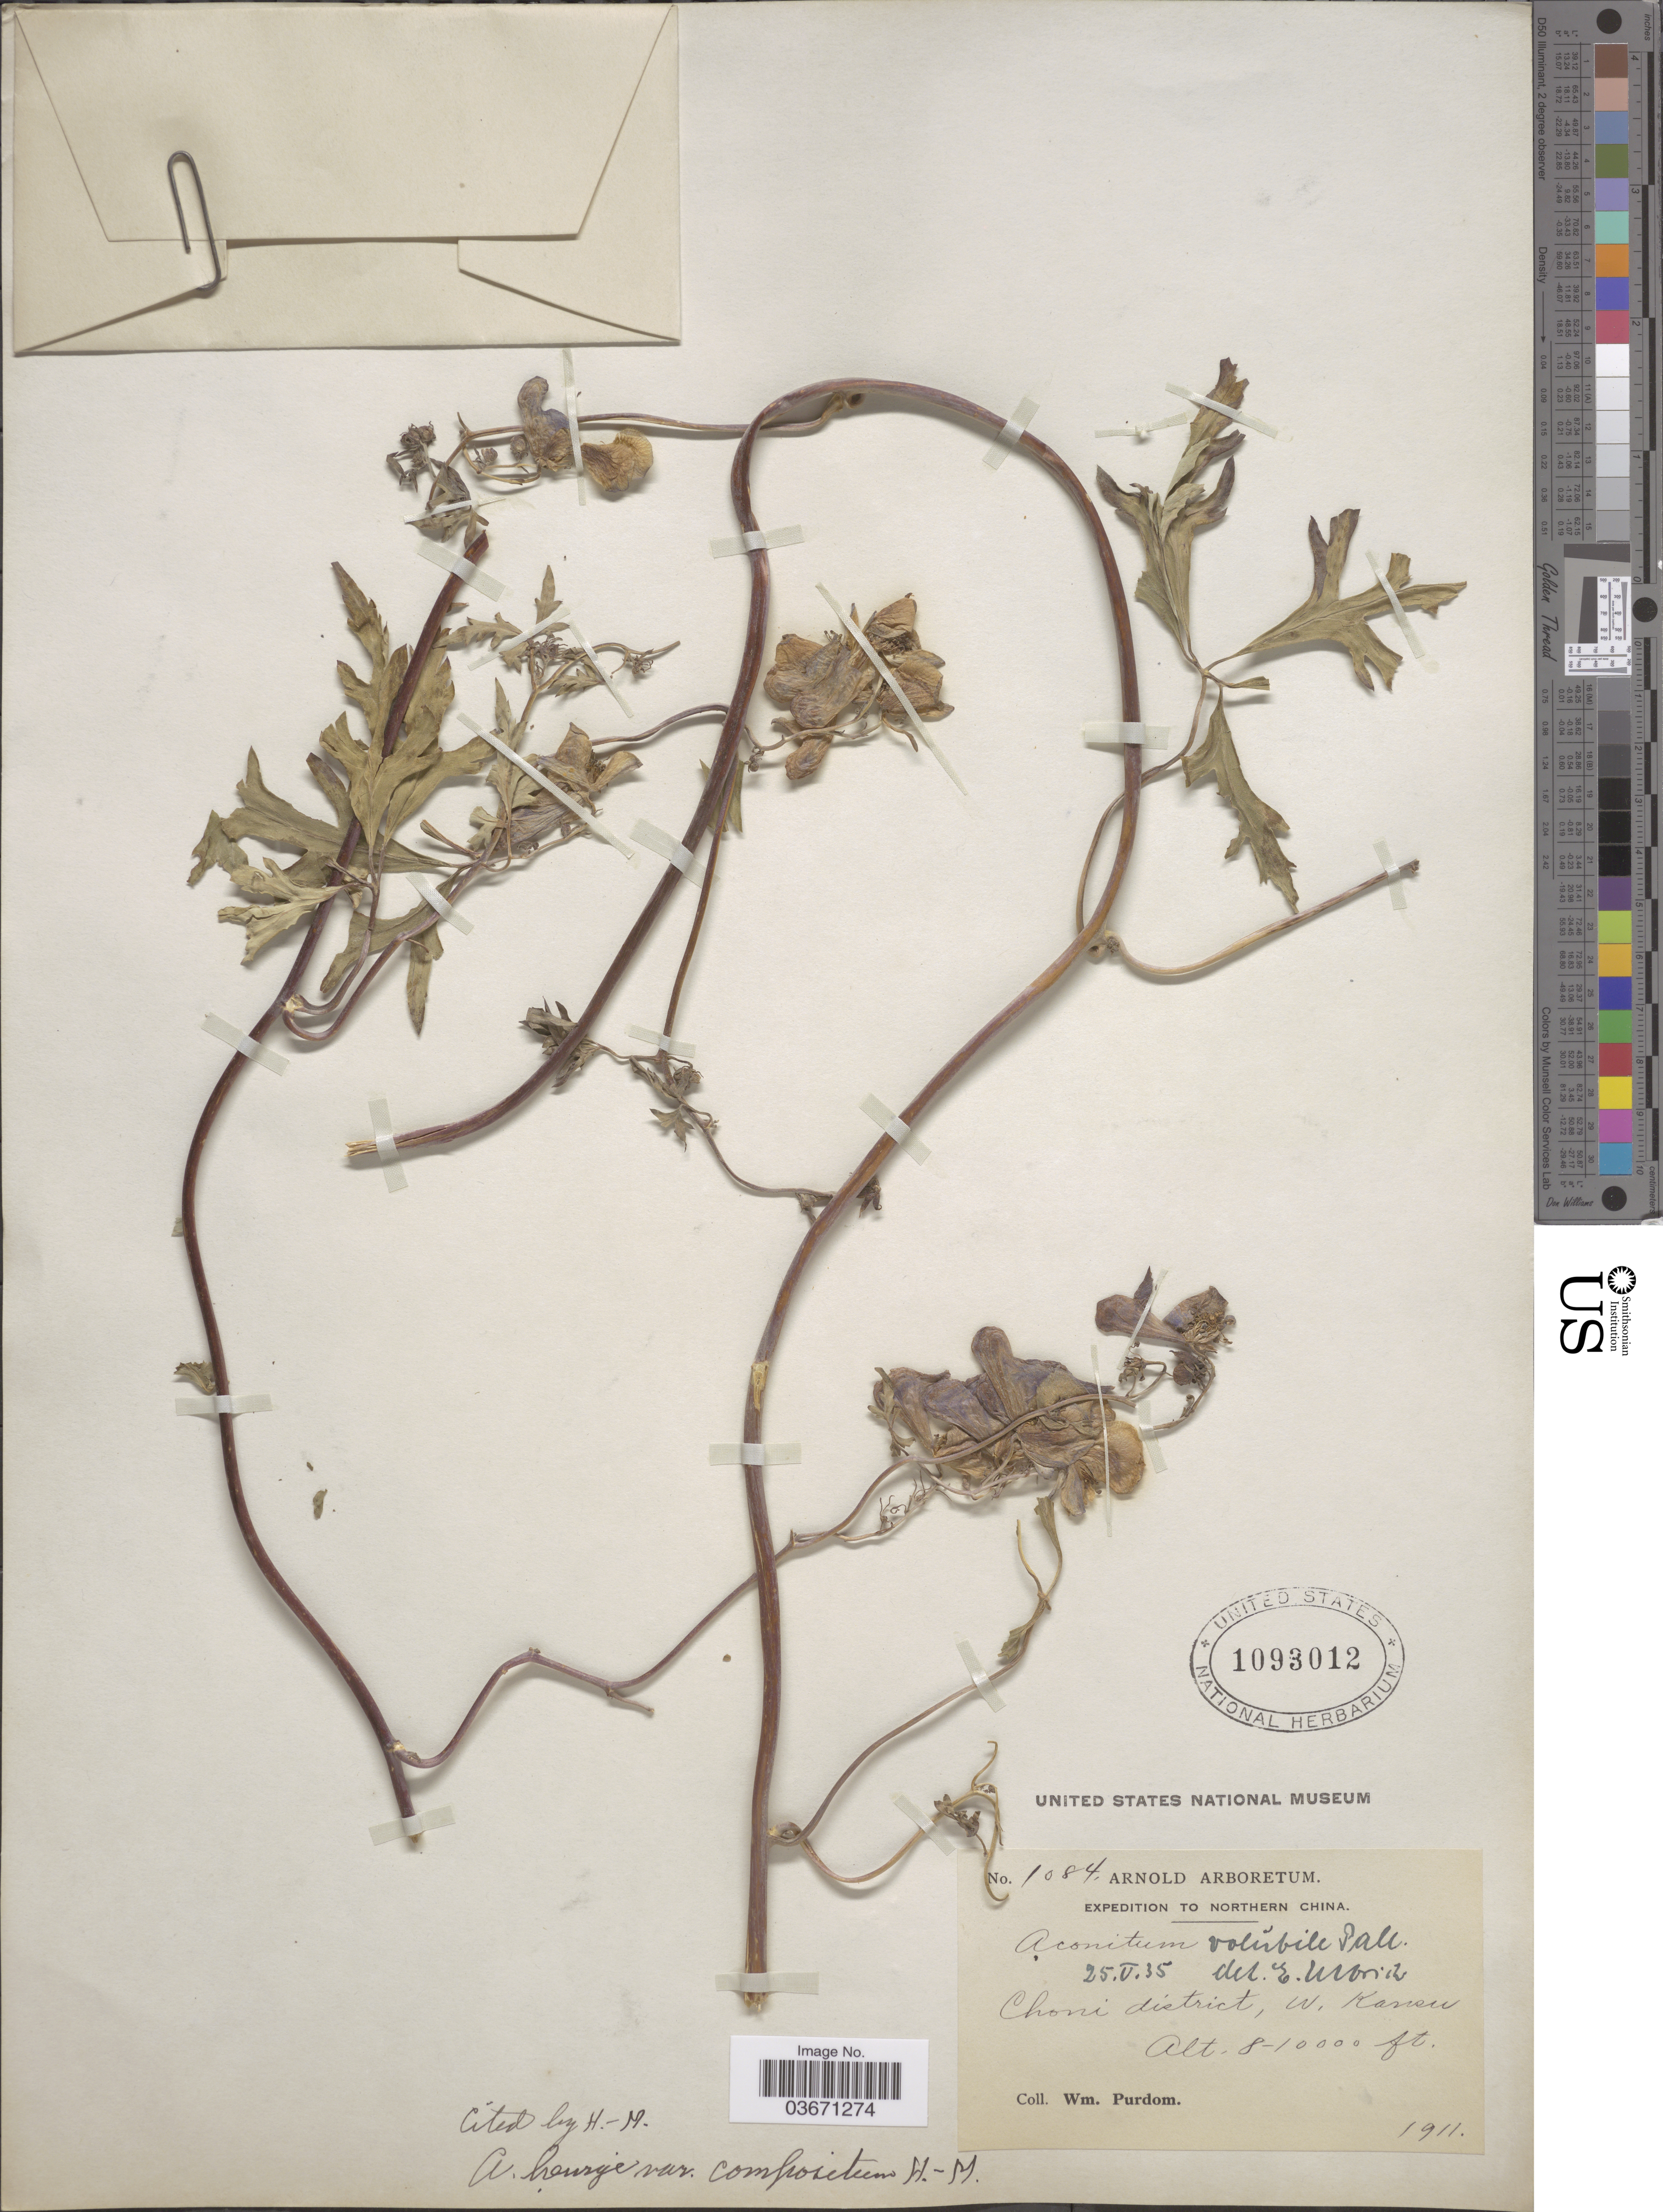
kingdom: Plantae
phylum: Tracheophyta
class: Magnoliopsida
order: Ranunculales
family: Ranunculaceae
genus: Aconitum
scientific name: Aconitum henryi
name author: E. Pritz. in Diels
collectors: W. Purdom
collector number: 1084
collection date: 1911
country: China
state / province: Gansu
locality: Northern China. Choni district, W. Kansu.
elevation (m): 2438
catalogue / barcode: US 1093012